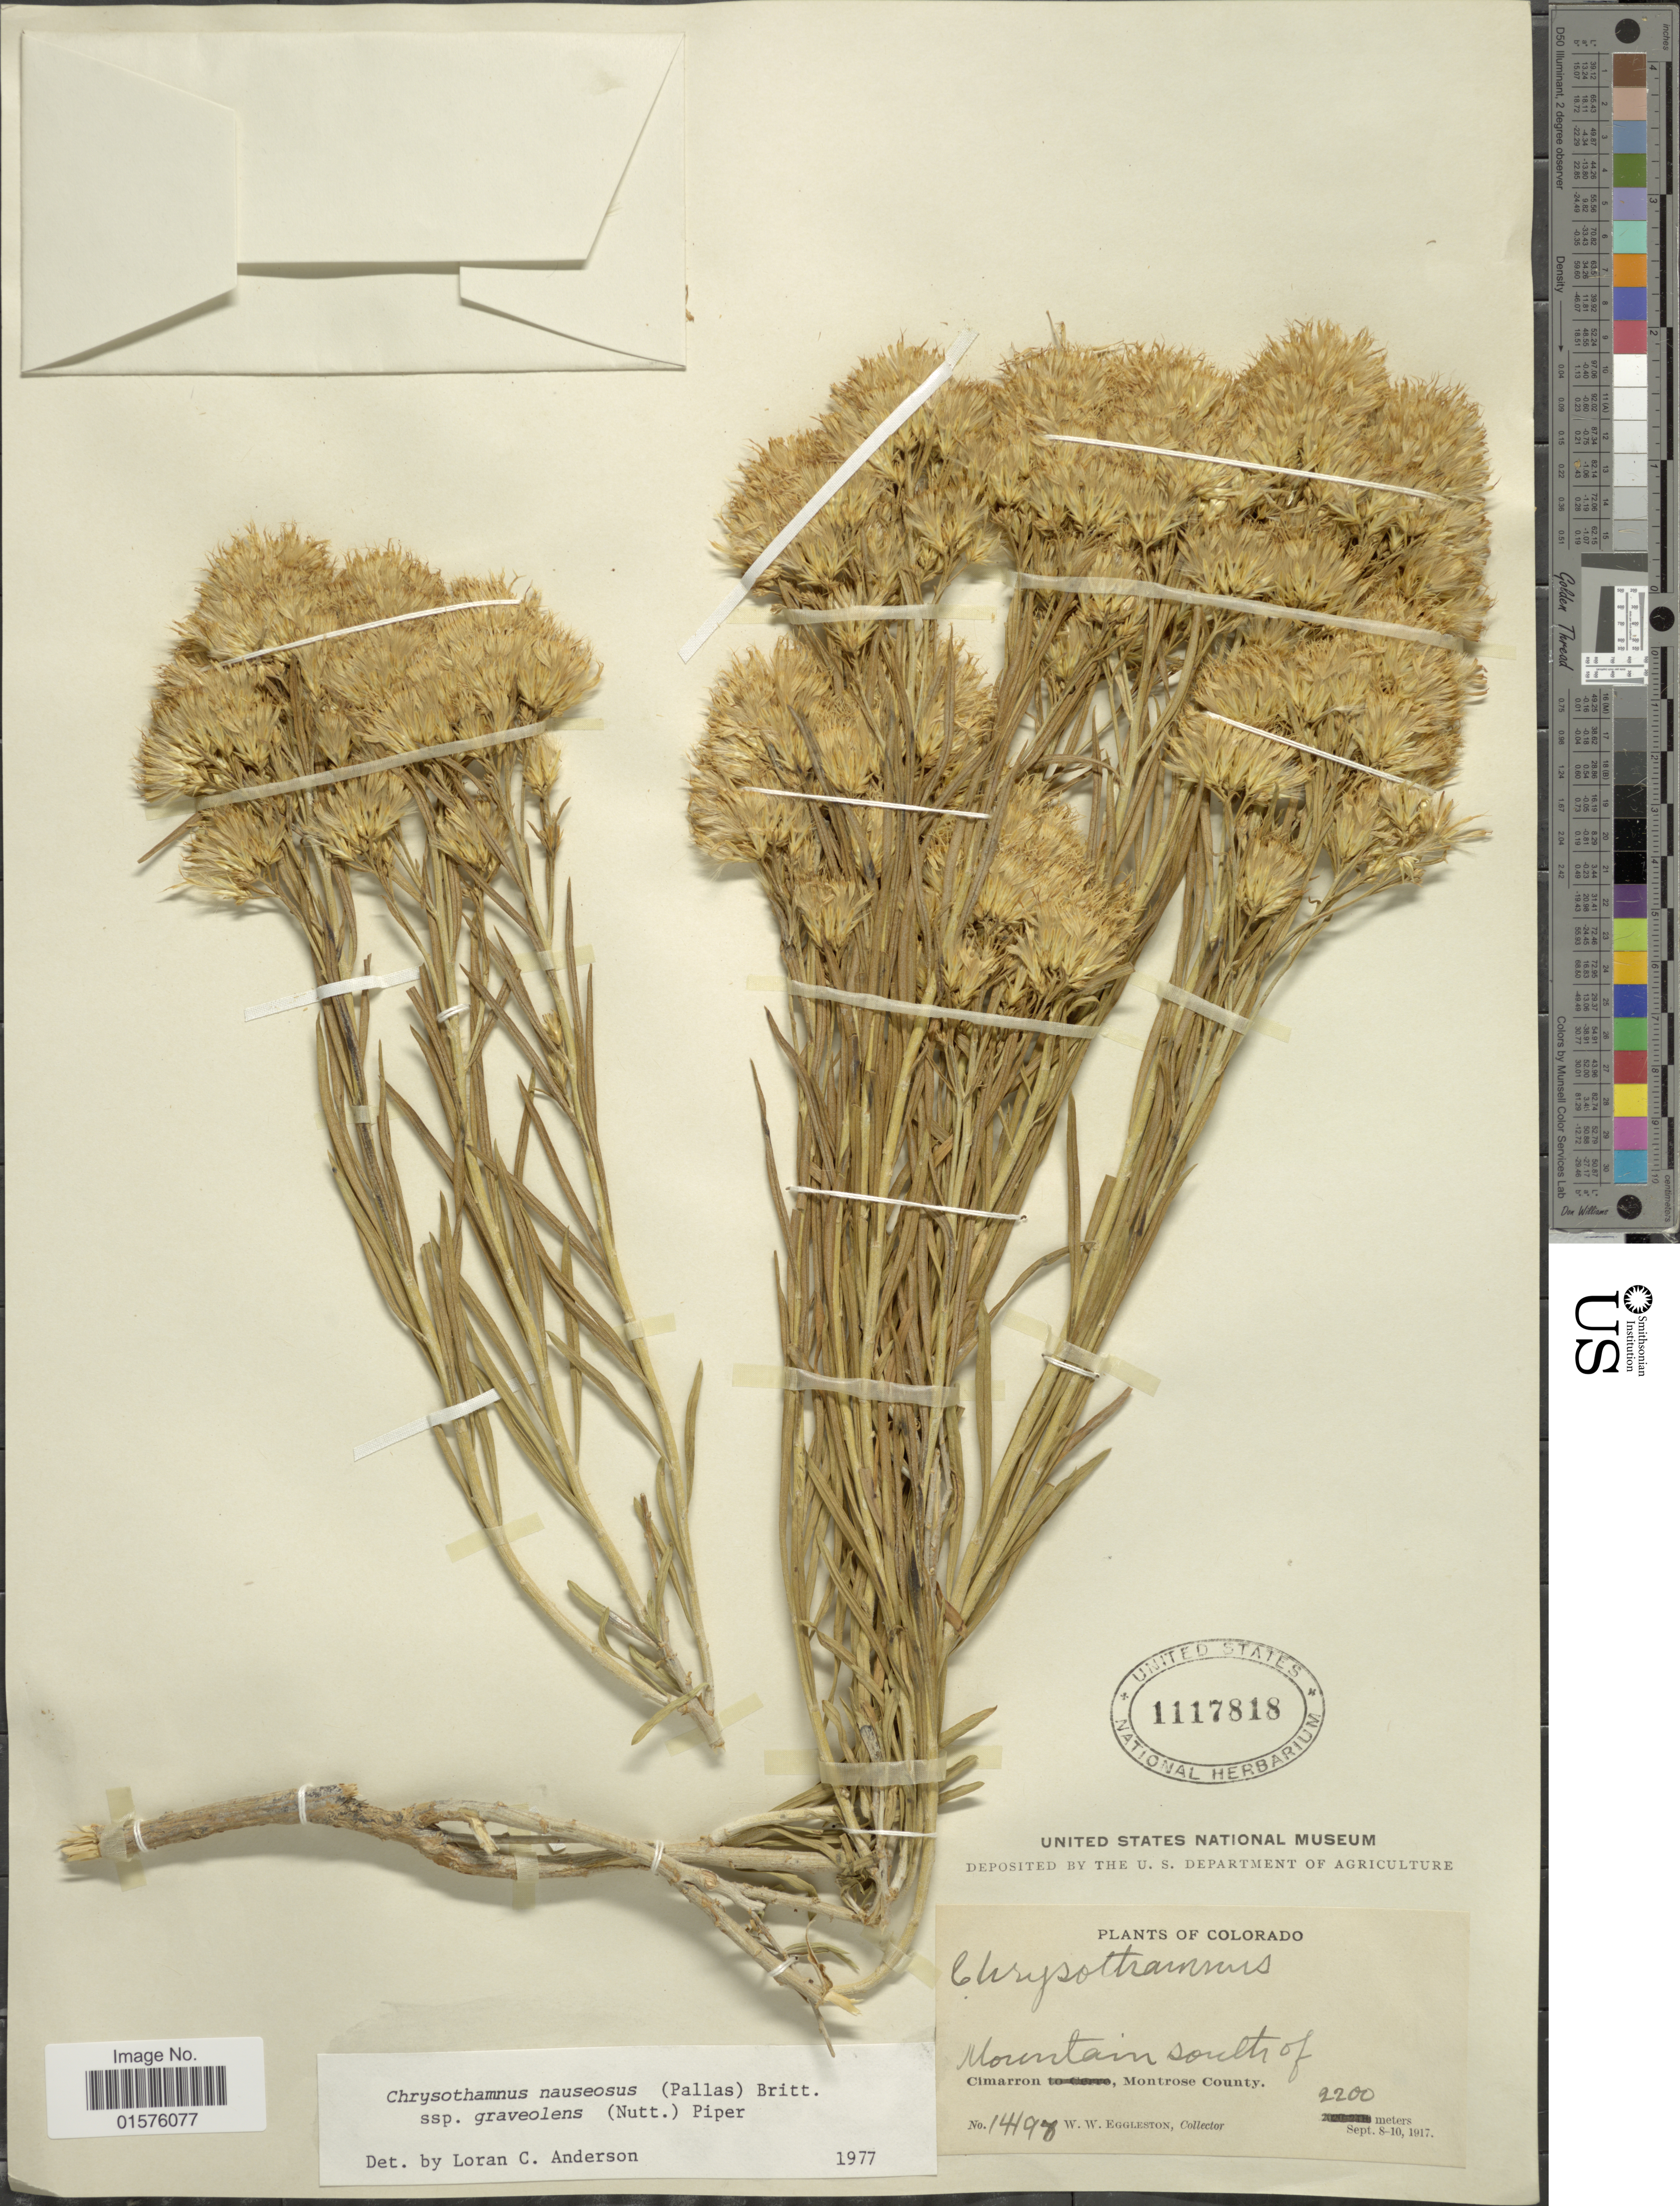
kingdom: Plantae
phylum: Tracheophyta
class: Magnoliopsida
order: Asterales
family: Asteraceae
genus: Ericameria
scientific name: Ericameria nauseosa var. graveolens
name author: (Nutt.) Reveal & Schuyler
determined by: Urbatsch, Lowell E., Curator (LSU), Louisiana State University (UNITED STATES)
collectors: W. W. Eggleston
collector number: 14498*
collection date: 1917-09-08/1917-09-10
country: United States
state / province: Colorado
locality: Mountains south of Cimarron, Montrose County.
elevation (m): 2200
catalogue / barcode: US 1117818